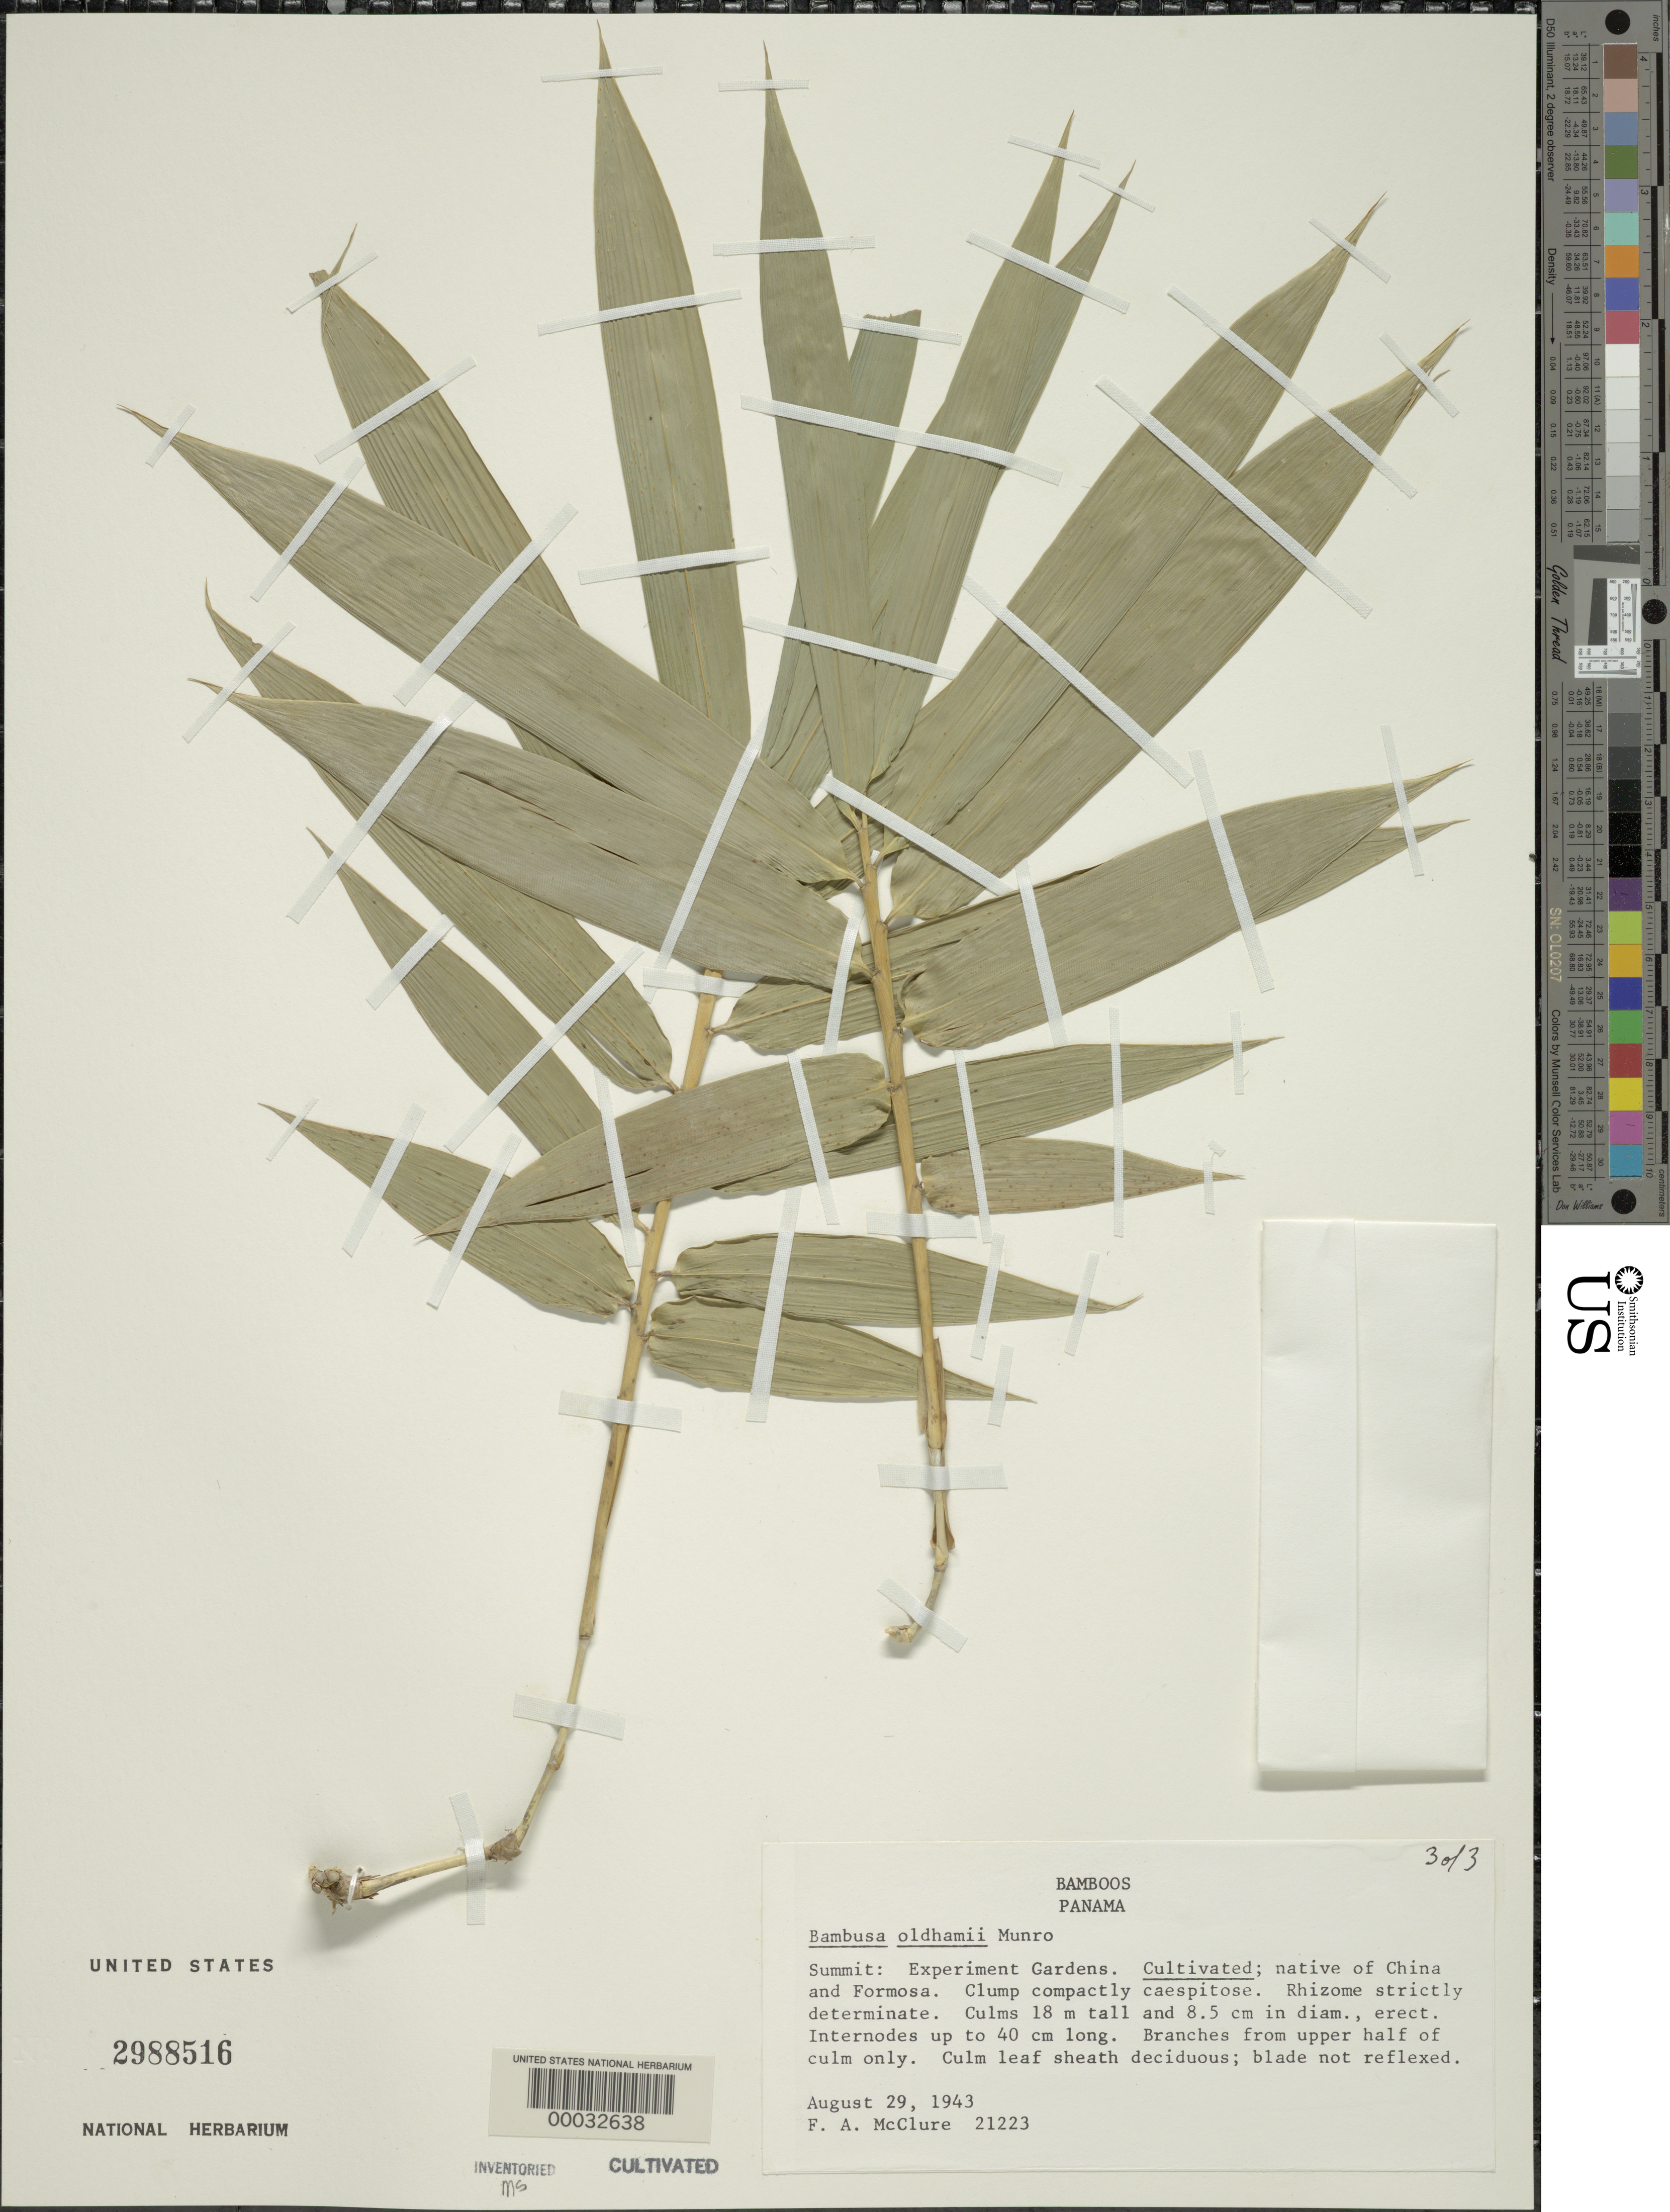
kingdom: Plantae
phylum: Tracheophyta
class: Liliopsida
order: Poales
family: Poaceae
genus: Bambusa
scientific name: Bambusa oldhamii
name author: Munro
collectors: F. A. McClure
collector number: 21223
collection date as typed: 29 Aug 1943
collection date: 1943-08-29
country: Panama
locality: Esperimental Garden summit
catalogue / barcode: US 2988516